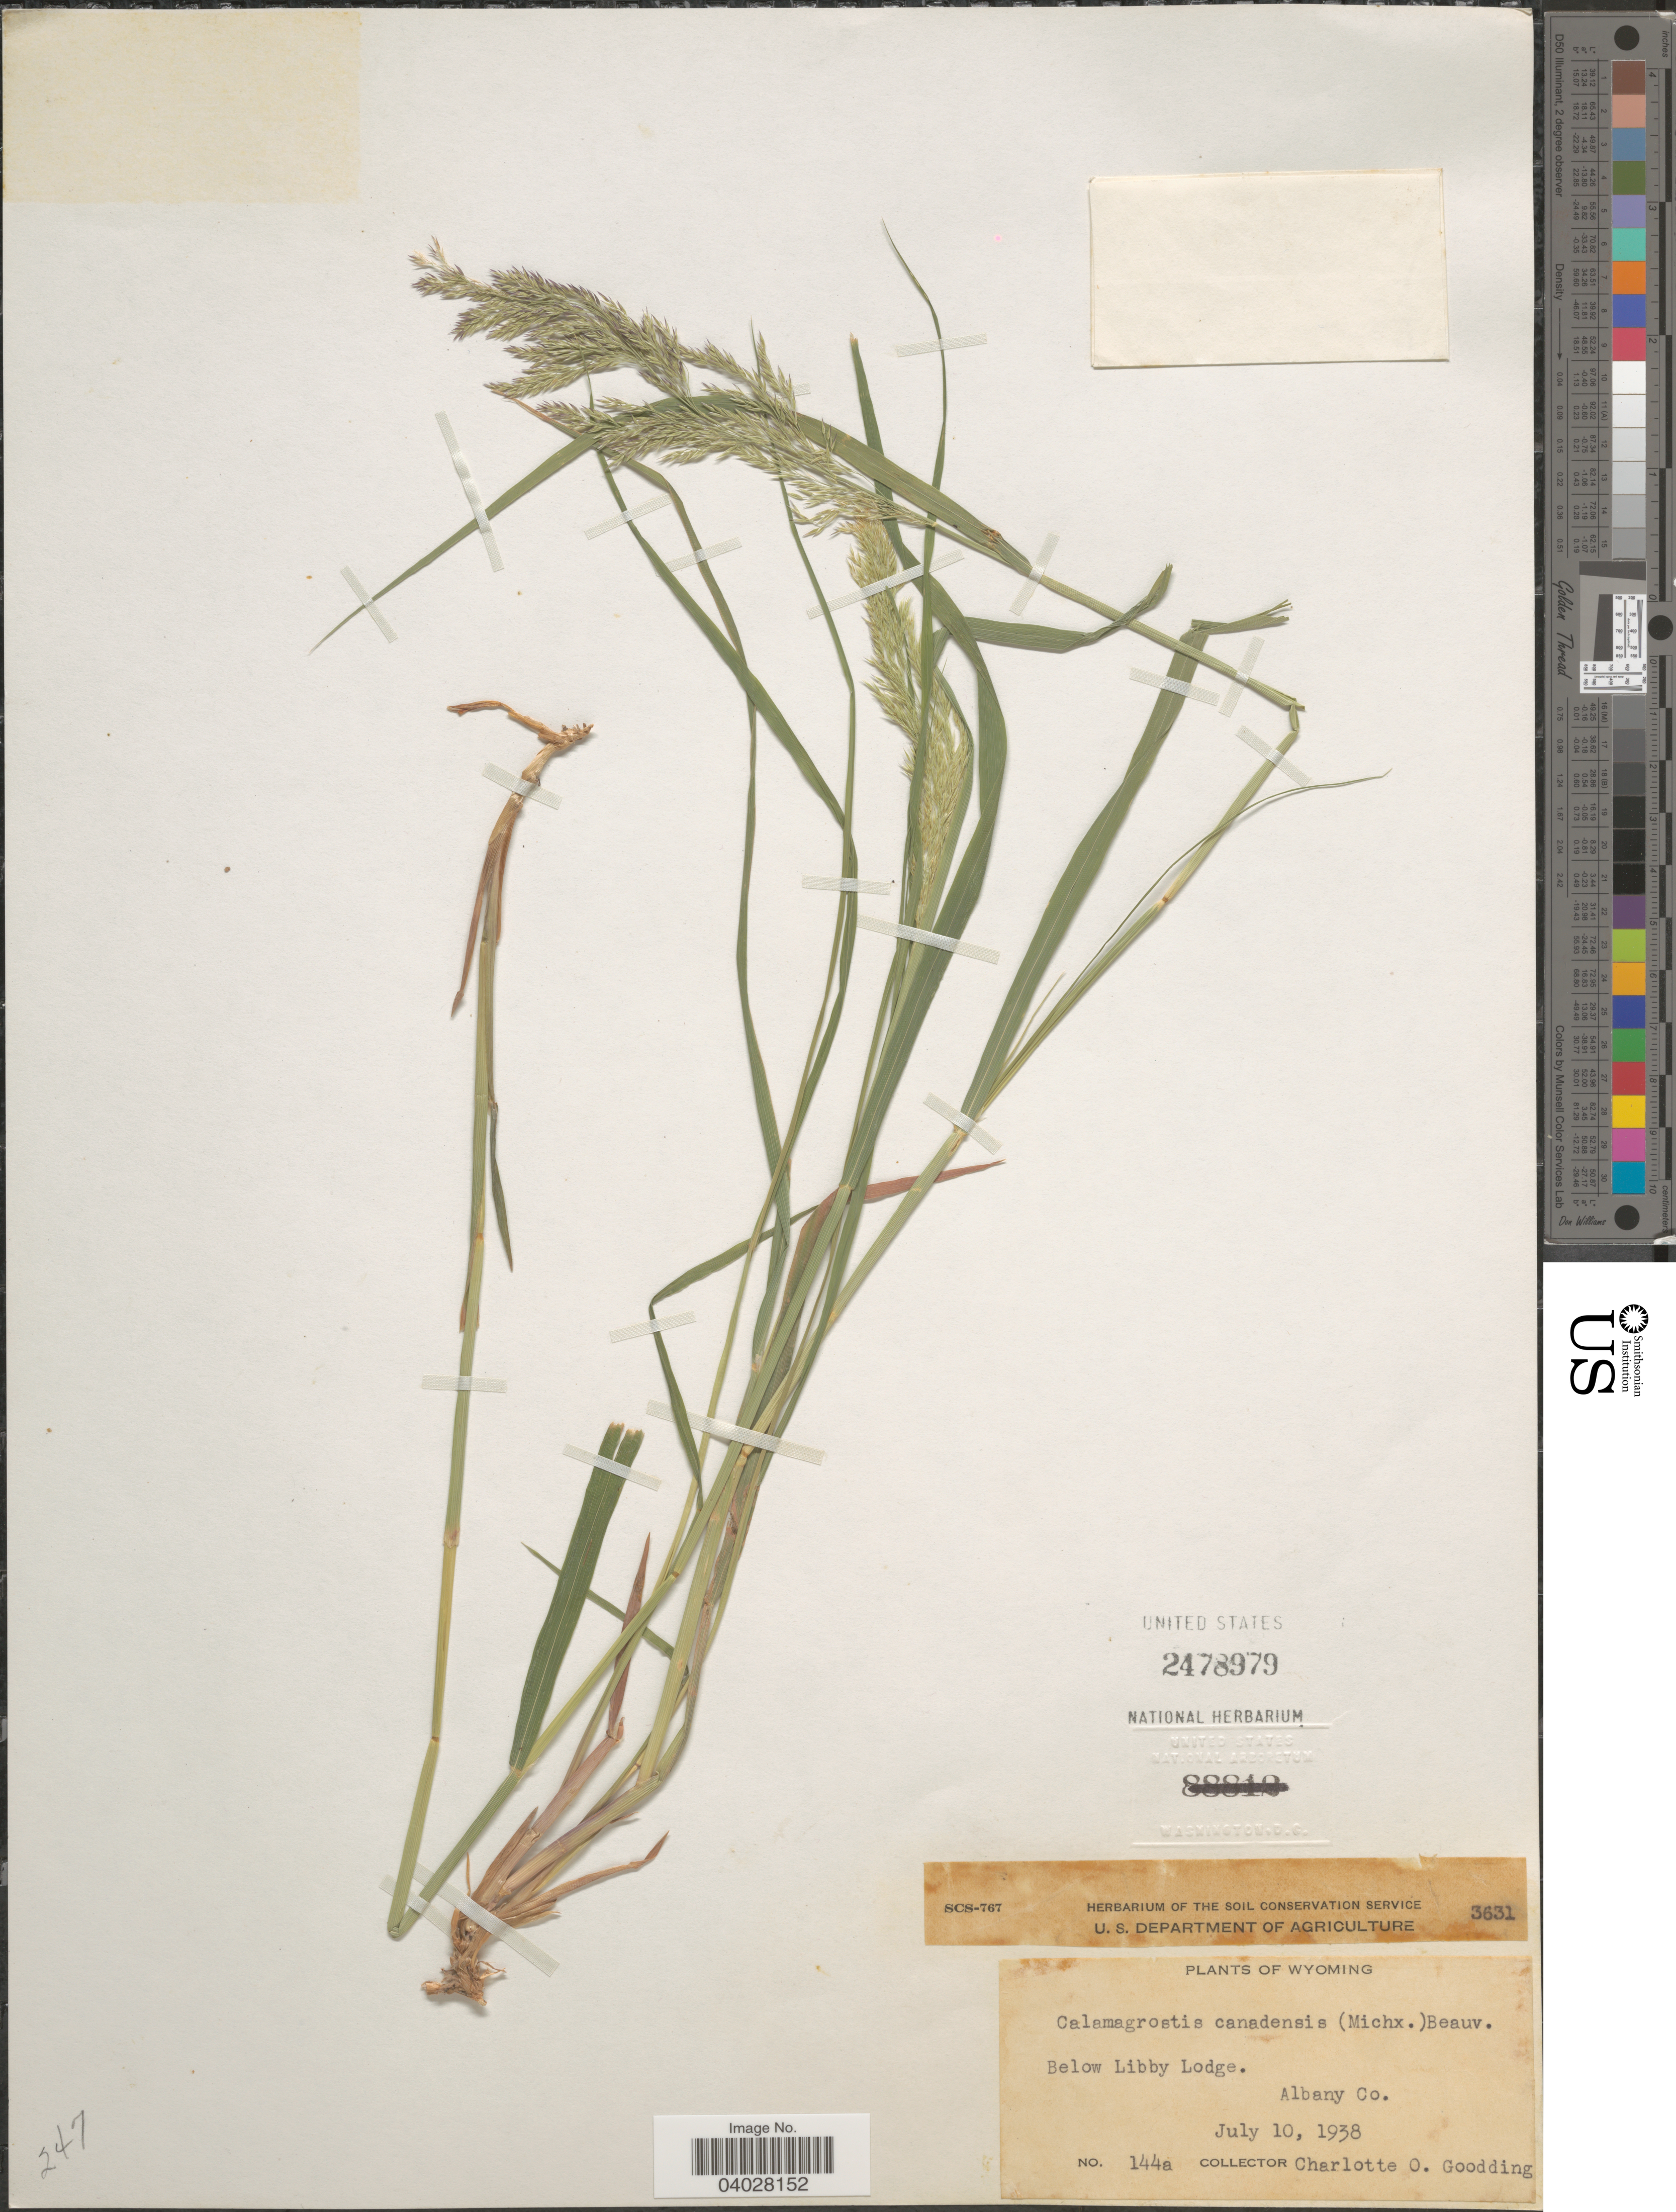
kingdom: Plantae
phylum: Tracheophyta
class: Liliopsida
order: Poales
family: Poaceae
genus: Calamagrostis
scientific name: Calamagrostis canadensis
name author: (Michx.) P. Beauv.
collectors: C. Goodding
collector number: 144a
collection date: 1938-07-10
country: United States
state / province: Wyoming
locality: Below Libby Lodge. Albany Co.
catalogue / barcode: US 2478979